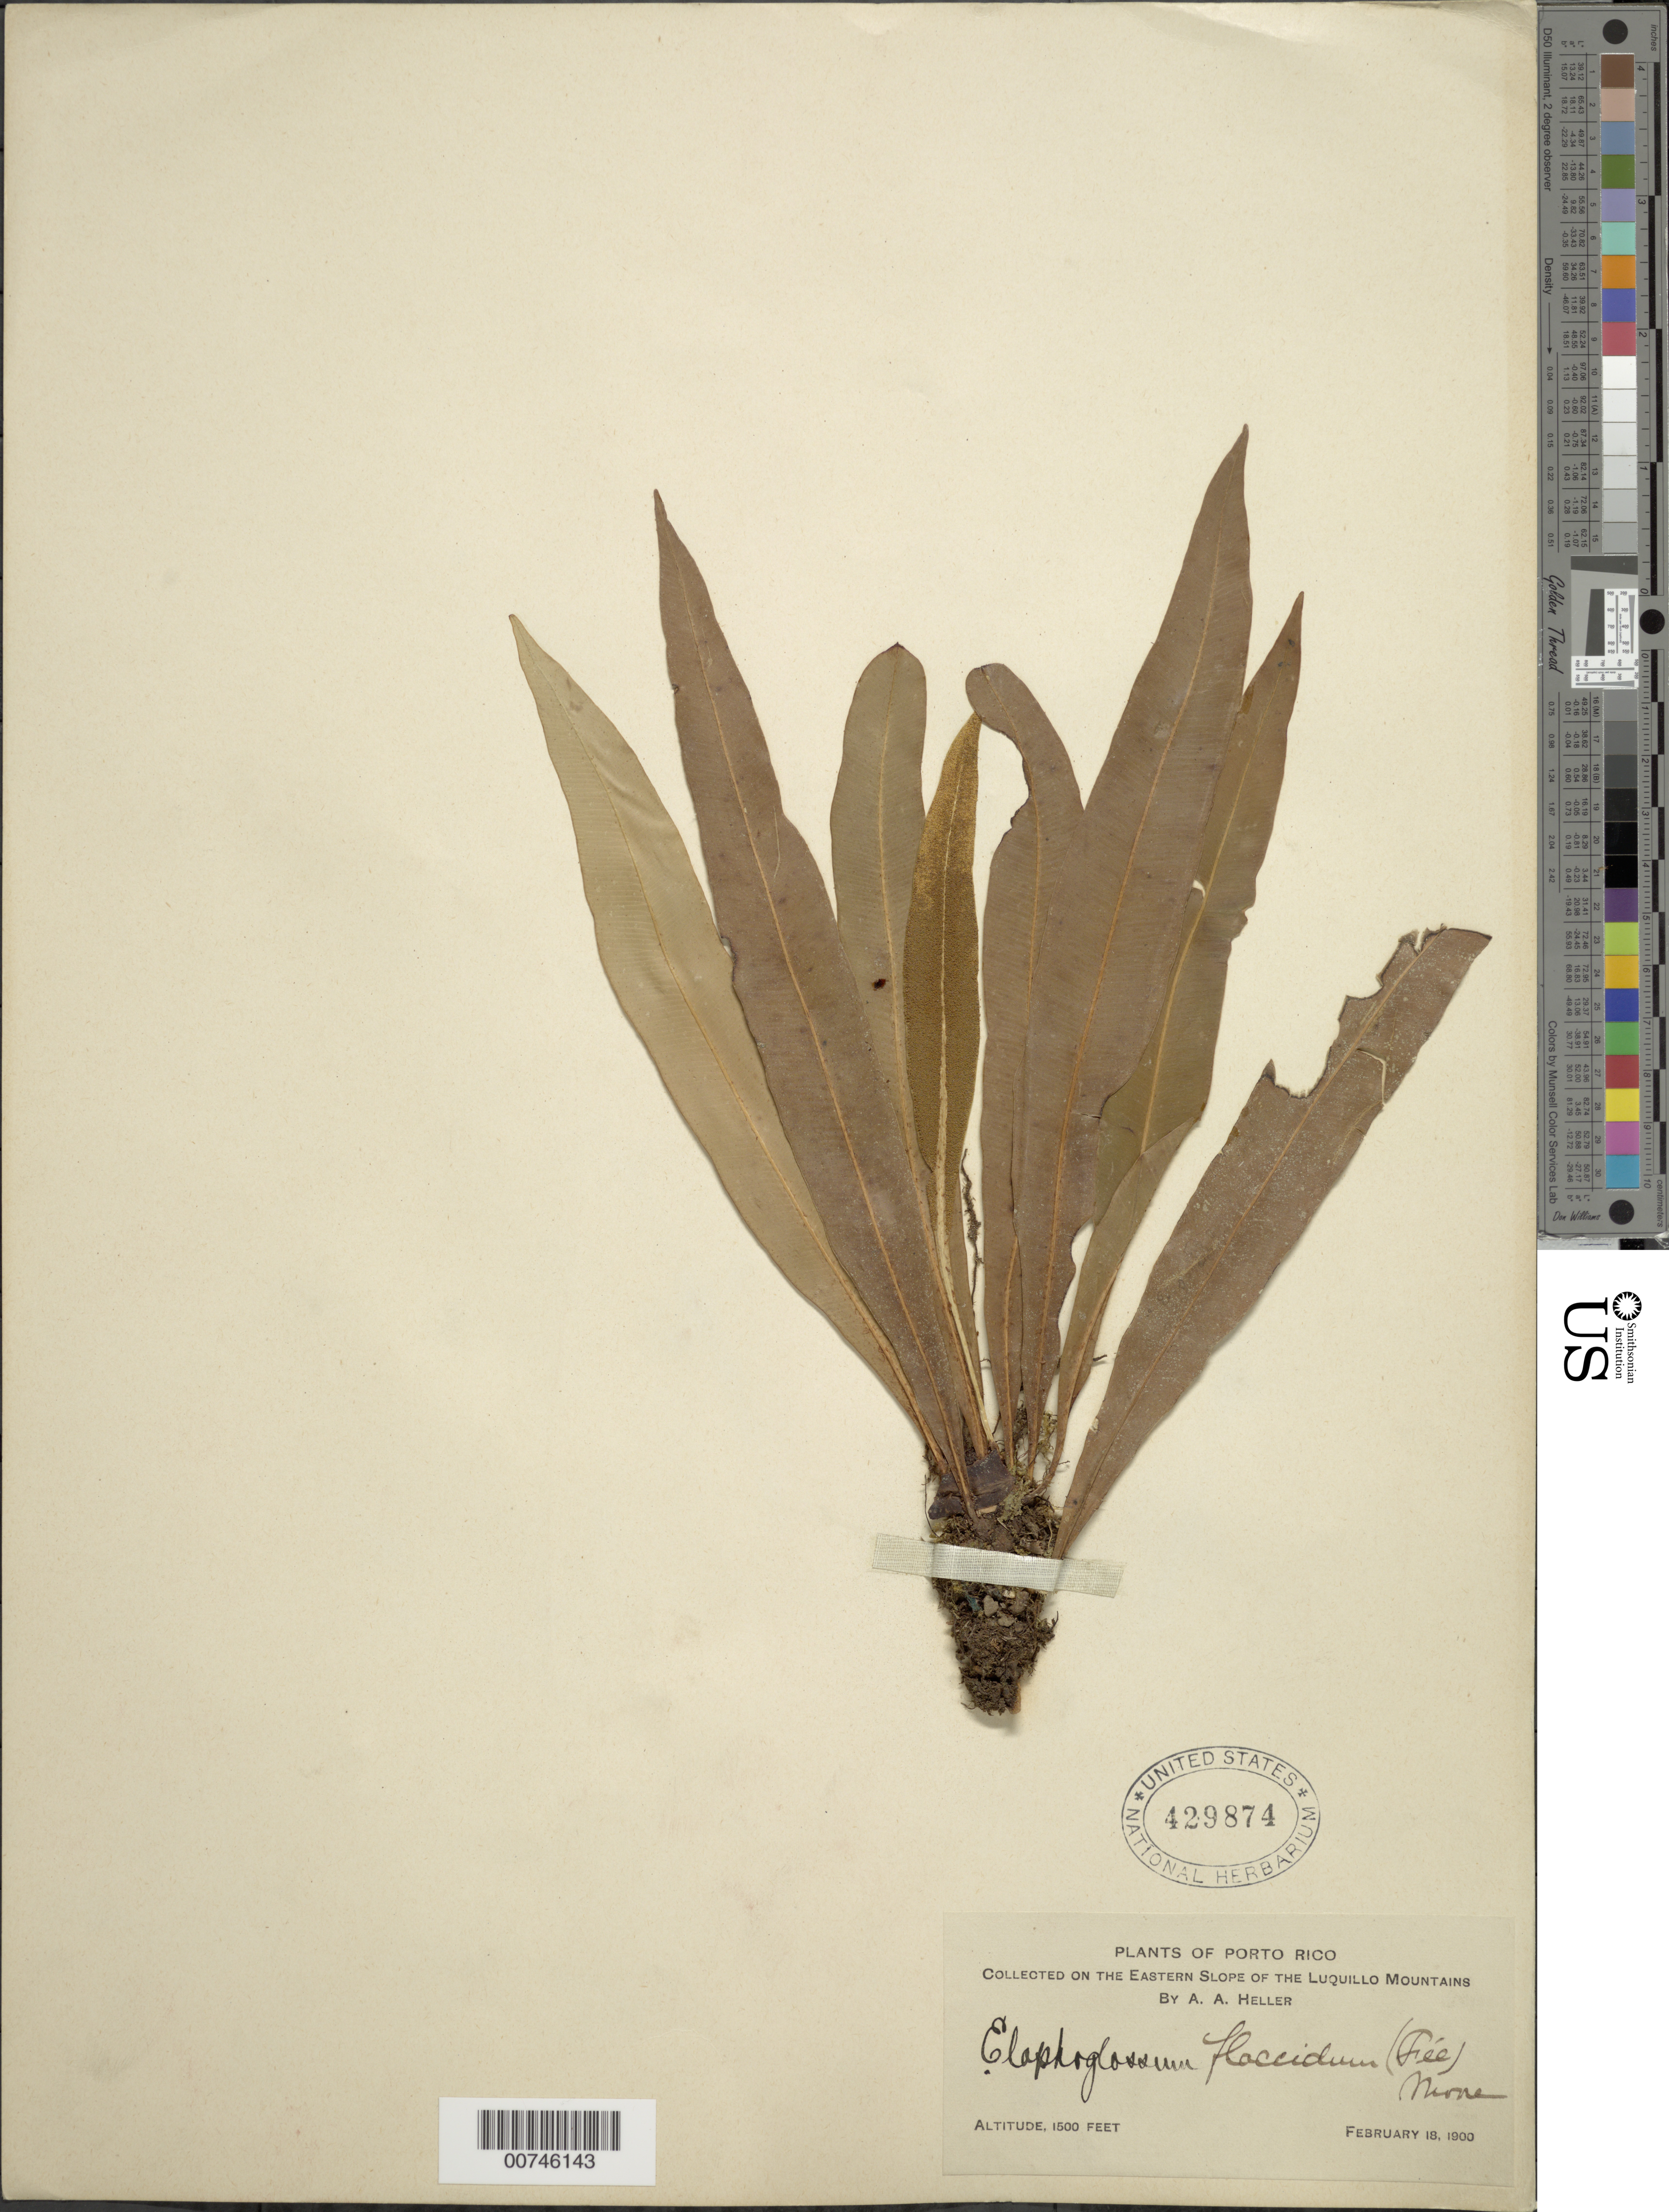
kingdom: Plantae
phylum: Tracheophyta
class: Polypodiopsida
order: Polypodiales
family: Dryopteridaceae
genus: Elaphoglossum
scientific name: Elaphoglossum rigidum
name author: (Aubl.) Urb.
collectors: A. A. Heller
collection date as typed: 18 Feb 1900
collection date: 1900-02-18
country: Puerto Rico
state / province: Luquillo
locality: On the eastern slope of the Luquillo Mountains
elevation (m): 457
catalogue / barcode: US 429874